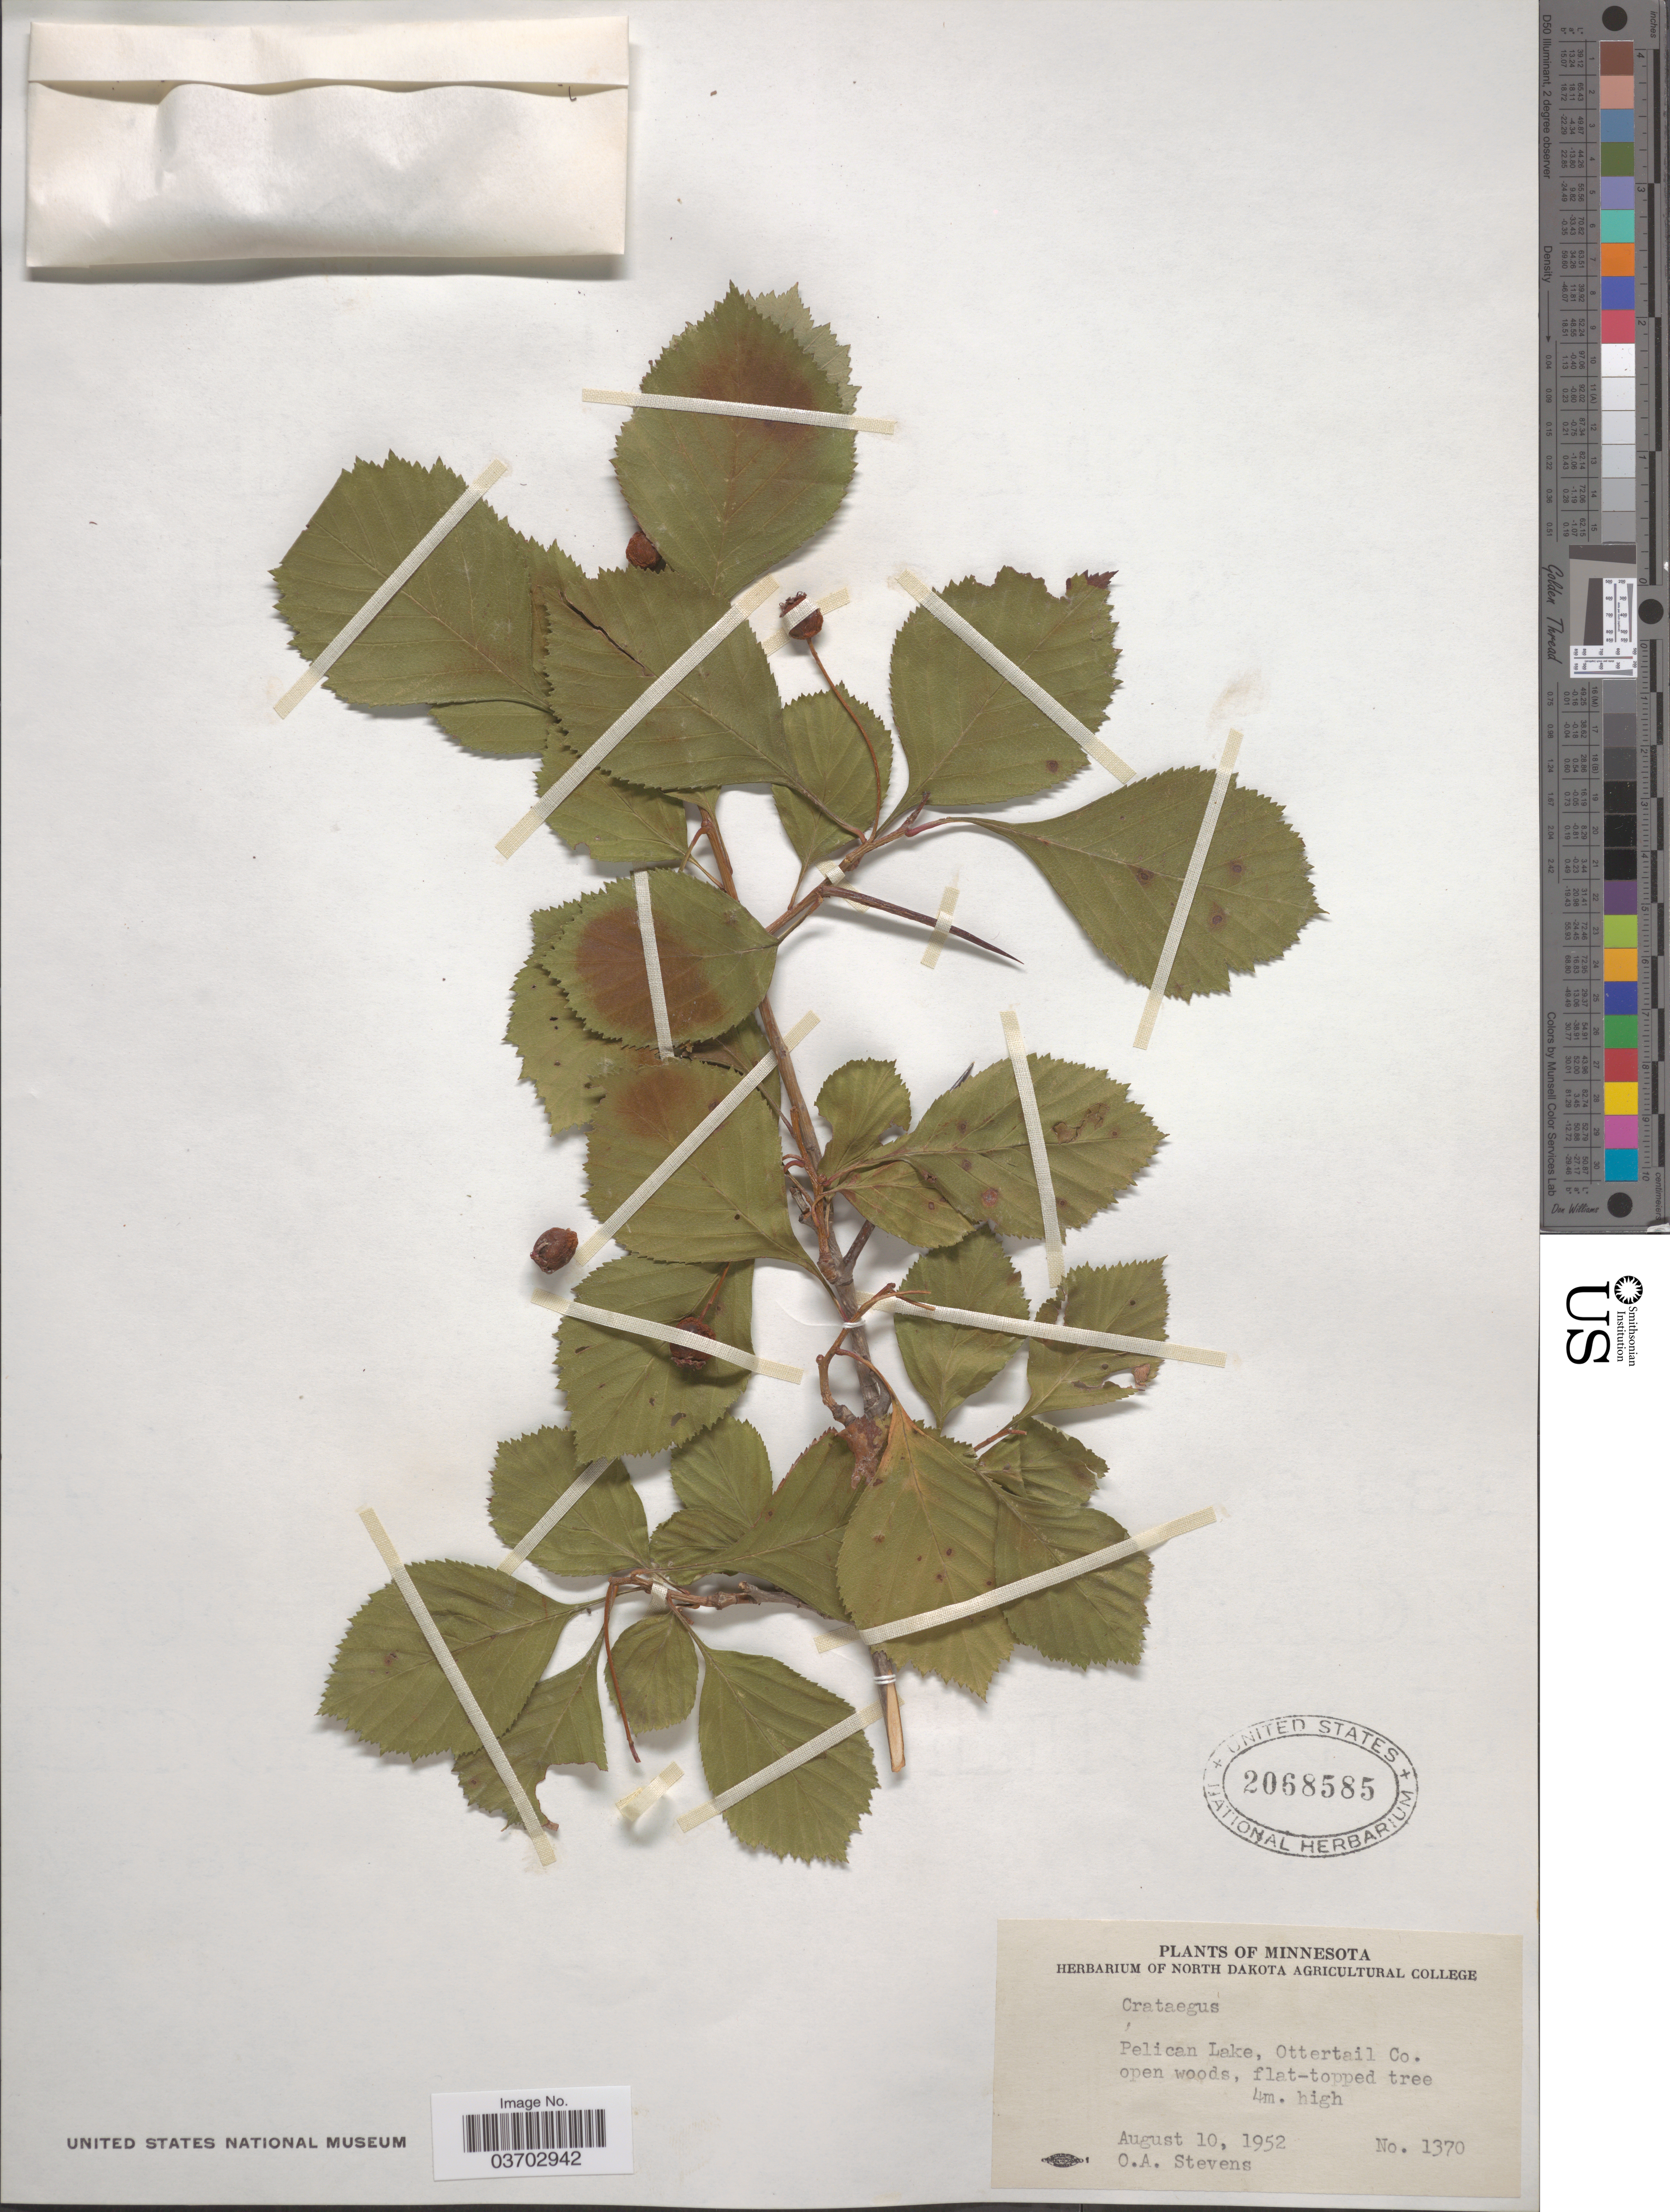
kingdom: Plantae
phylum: Tracheophyta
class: Magnoliopsida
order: Rosales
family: Rosaceae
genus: Crataegus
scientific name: Crataegus sp.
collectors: O. A. Stevens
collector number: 1370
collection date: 1952-08-10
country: United States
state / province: Minnesota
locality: Pelican Lake, Ottertail Co.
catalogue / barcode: US 2068585